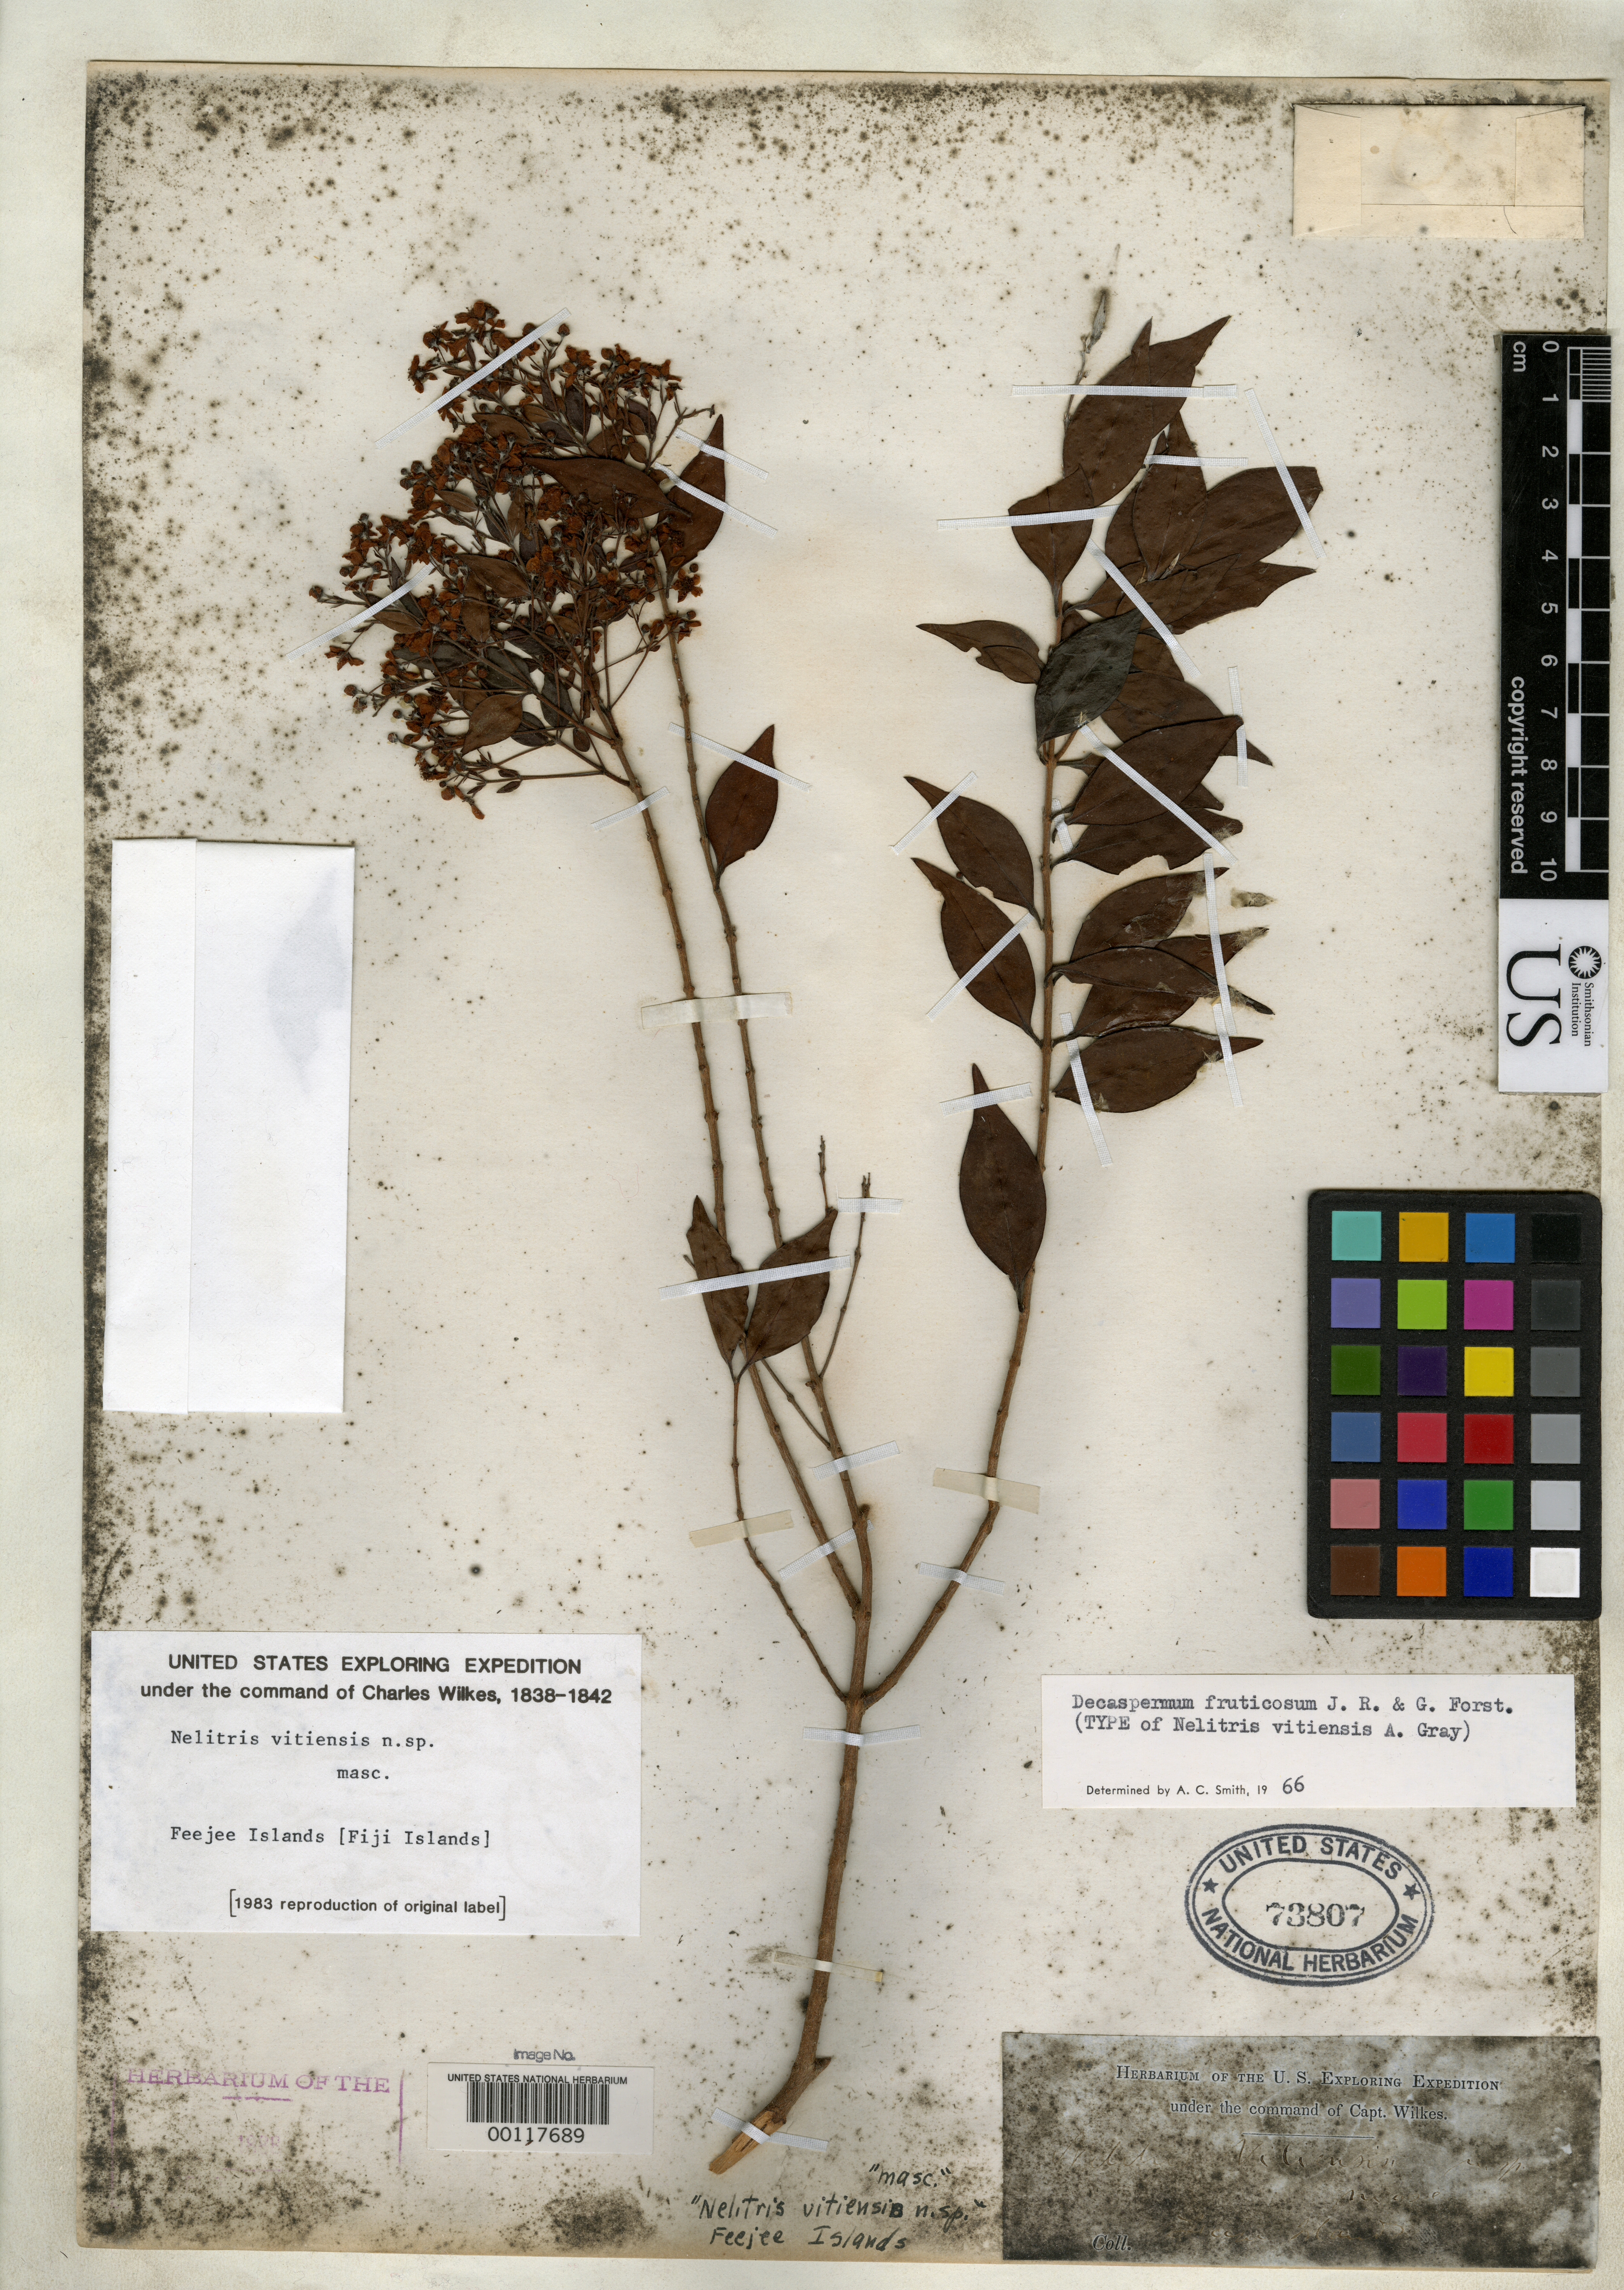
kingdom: Plantae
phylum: Tracheophyta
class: Magnoliopsida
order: Myrtales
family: Myrtaceae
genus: Nelitris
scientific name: Nelitris vitiensis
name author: A. Gray in Wilkes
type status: Holotype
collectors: Wilkes Explor. Exped.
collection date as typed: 1840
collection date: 1840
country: Fiji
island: Ovalau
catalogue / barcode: US 73807